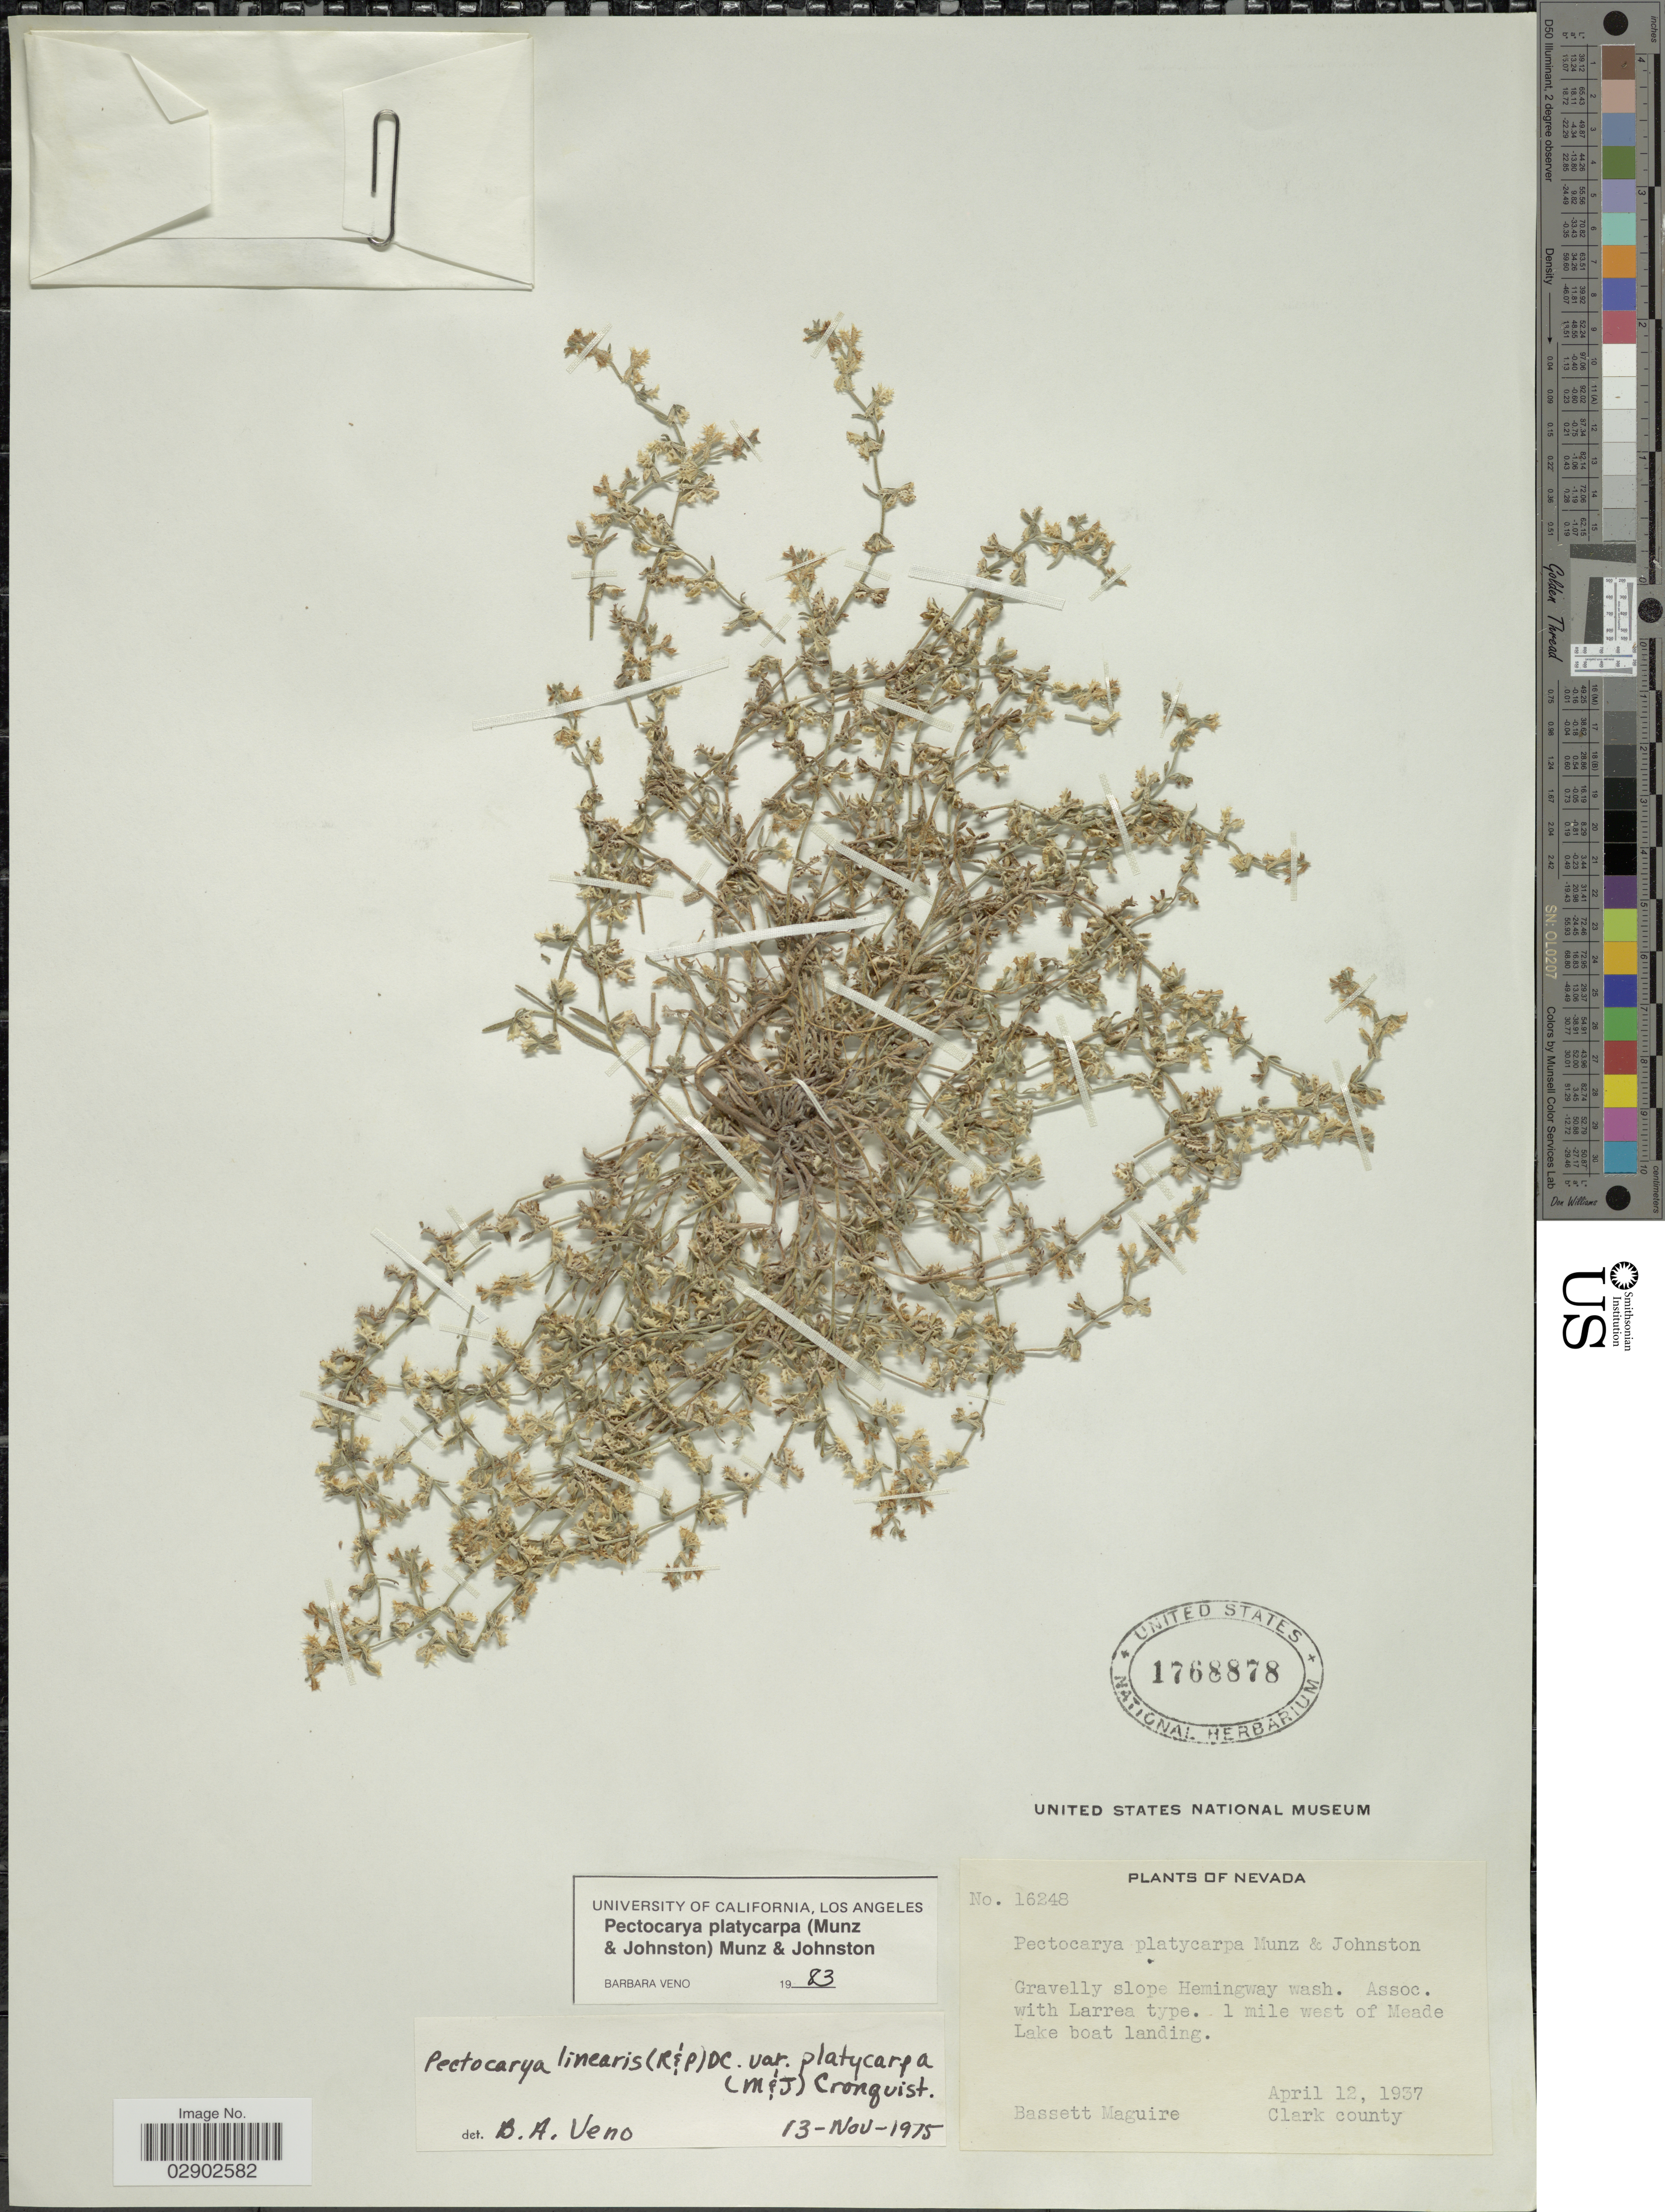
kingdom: Plantae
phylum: Tracheophyta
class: Magnoliopsida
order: Boraginales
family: Boraginaceae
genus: Pectocarya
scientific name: Pectocarya linearis var. platycarpa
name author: (Munz & I.M. Johnst.) Cronq.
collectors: B. Maguire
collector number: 16248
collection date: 1937-04-12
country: United States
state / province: Nevada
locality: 1 mile west of Meade Lake boat landing, Clark County.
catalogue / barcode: US 1768878